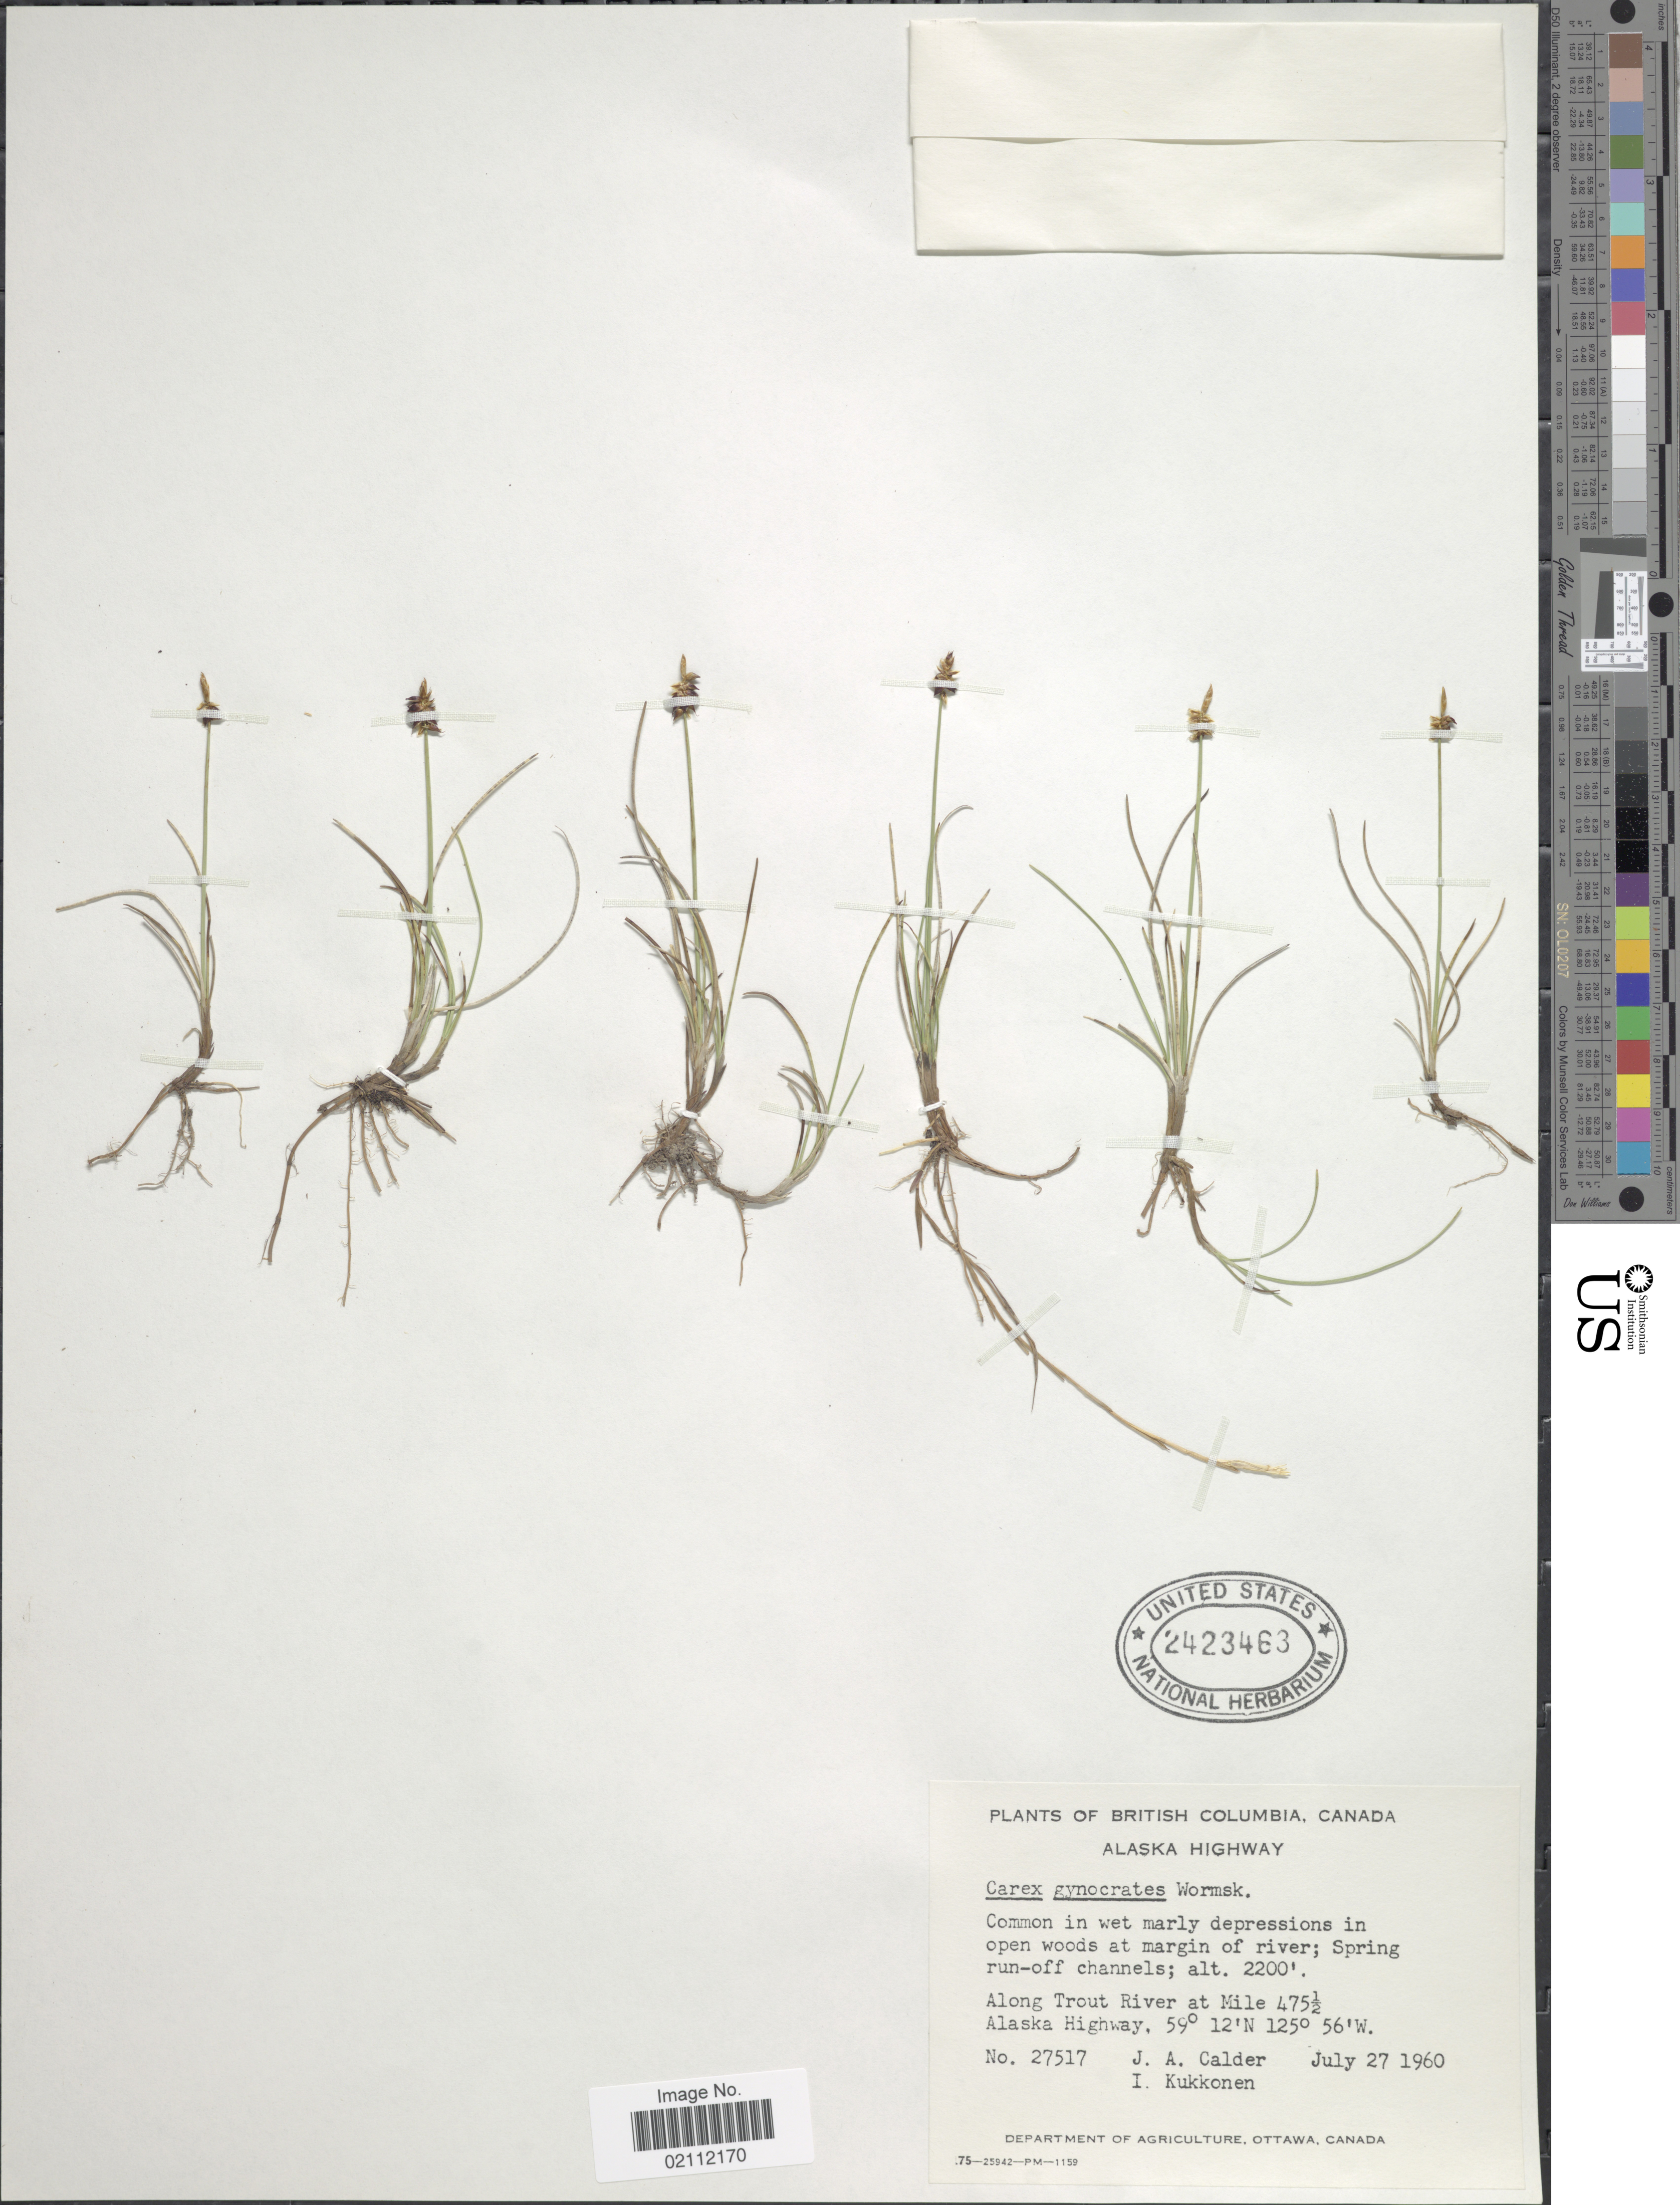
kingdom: Plantae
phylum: Tracheophyta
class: Liliopsida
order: Poales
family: Cyperaceae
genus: Carex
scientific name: Carex nardina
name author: (Hornem.) Fr.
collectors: J. A. Calder & I. Kukkonen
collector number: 27517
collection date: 1960-07-27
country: Canada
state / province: British Columbia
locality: Alaska Highway. Along Trout River at Mile 475½ Alaska Highway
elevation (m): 671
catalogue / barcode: US 2423463